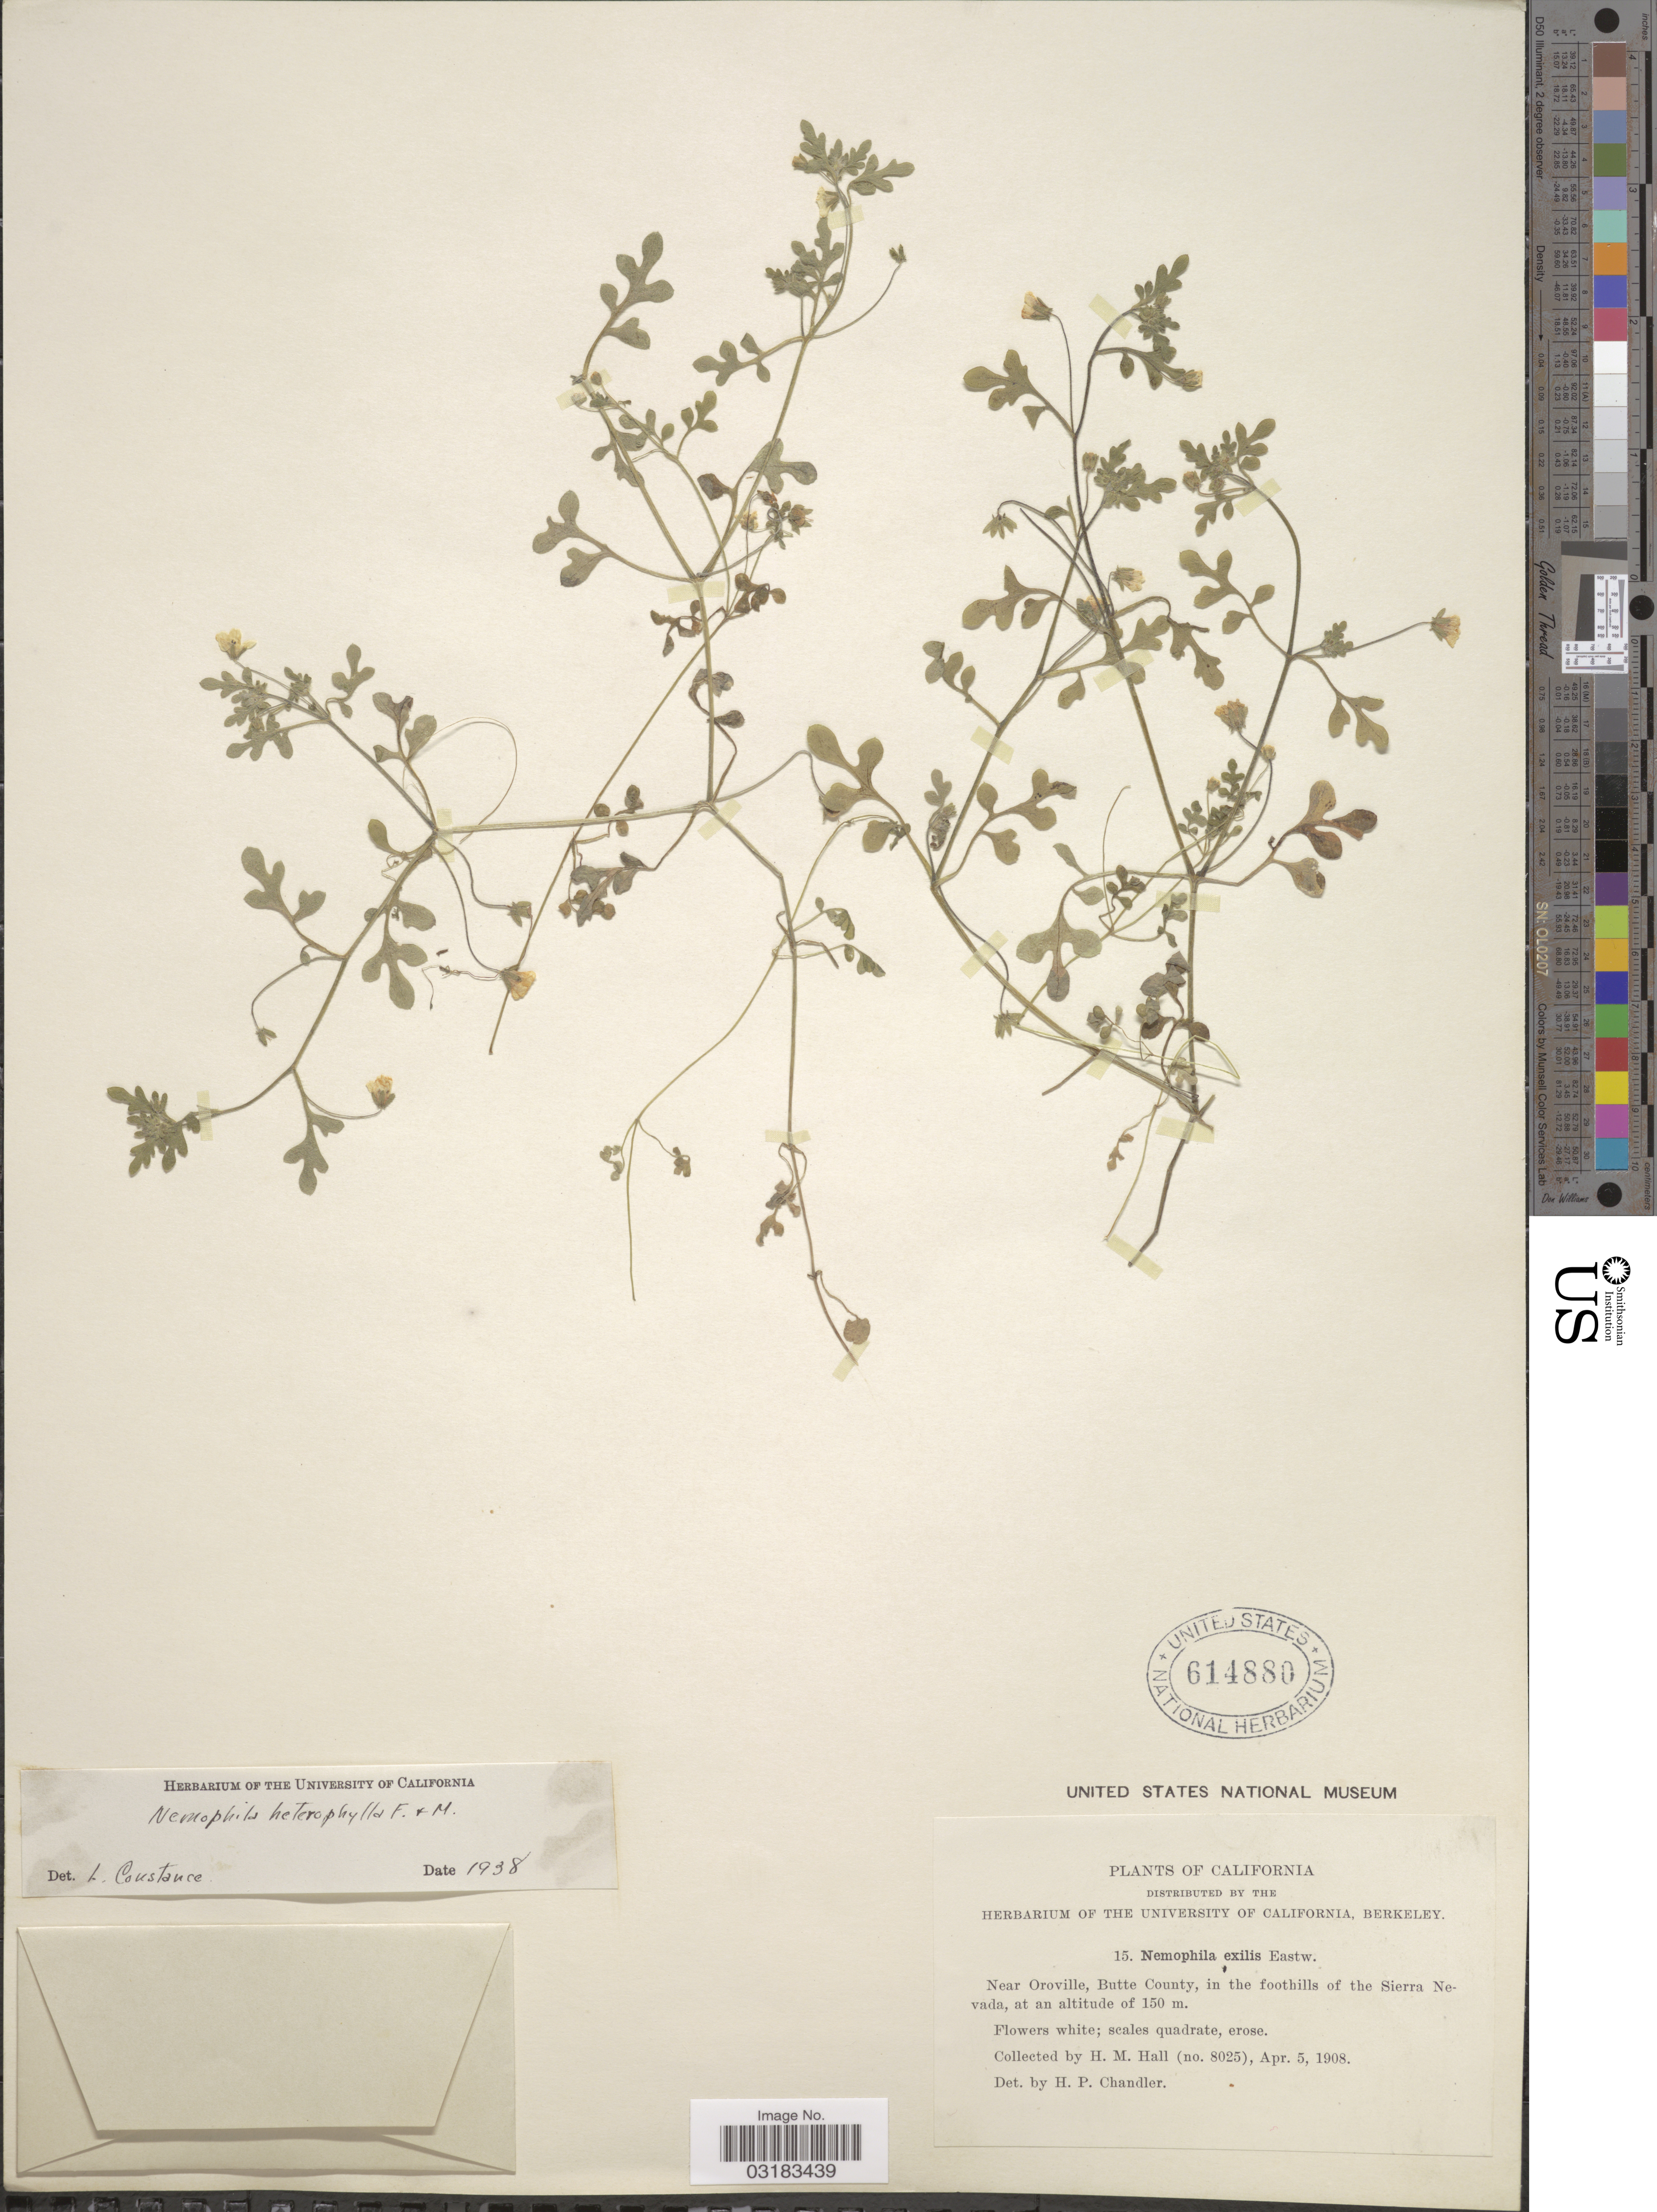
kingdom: Plantae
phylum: Tracheophyta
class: Magnoliopsida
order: Boraginales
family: Hydrophyllaceae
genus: Nemophila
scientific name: Nemophila heterophylla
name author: Fisch. & C.A. Mey.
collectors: H. M. Hall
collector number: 8025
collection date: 1908-04-05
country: United States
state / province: California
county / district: Butte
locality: Near Oroville, Butte County, in the foothills of the Sierra Nevada.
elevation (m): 150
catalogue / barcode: US 614880